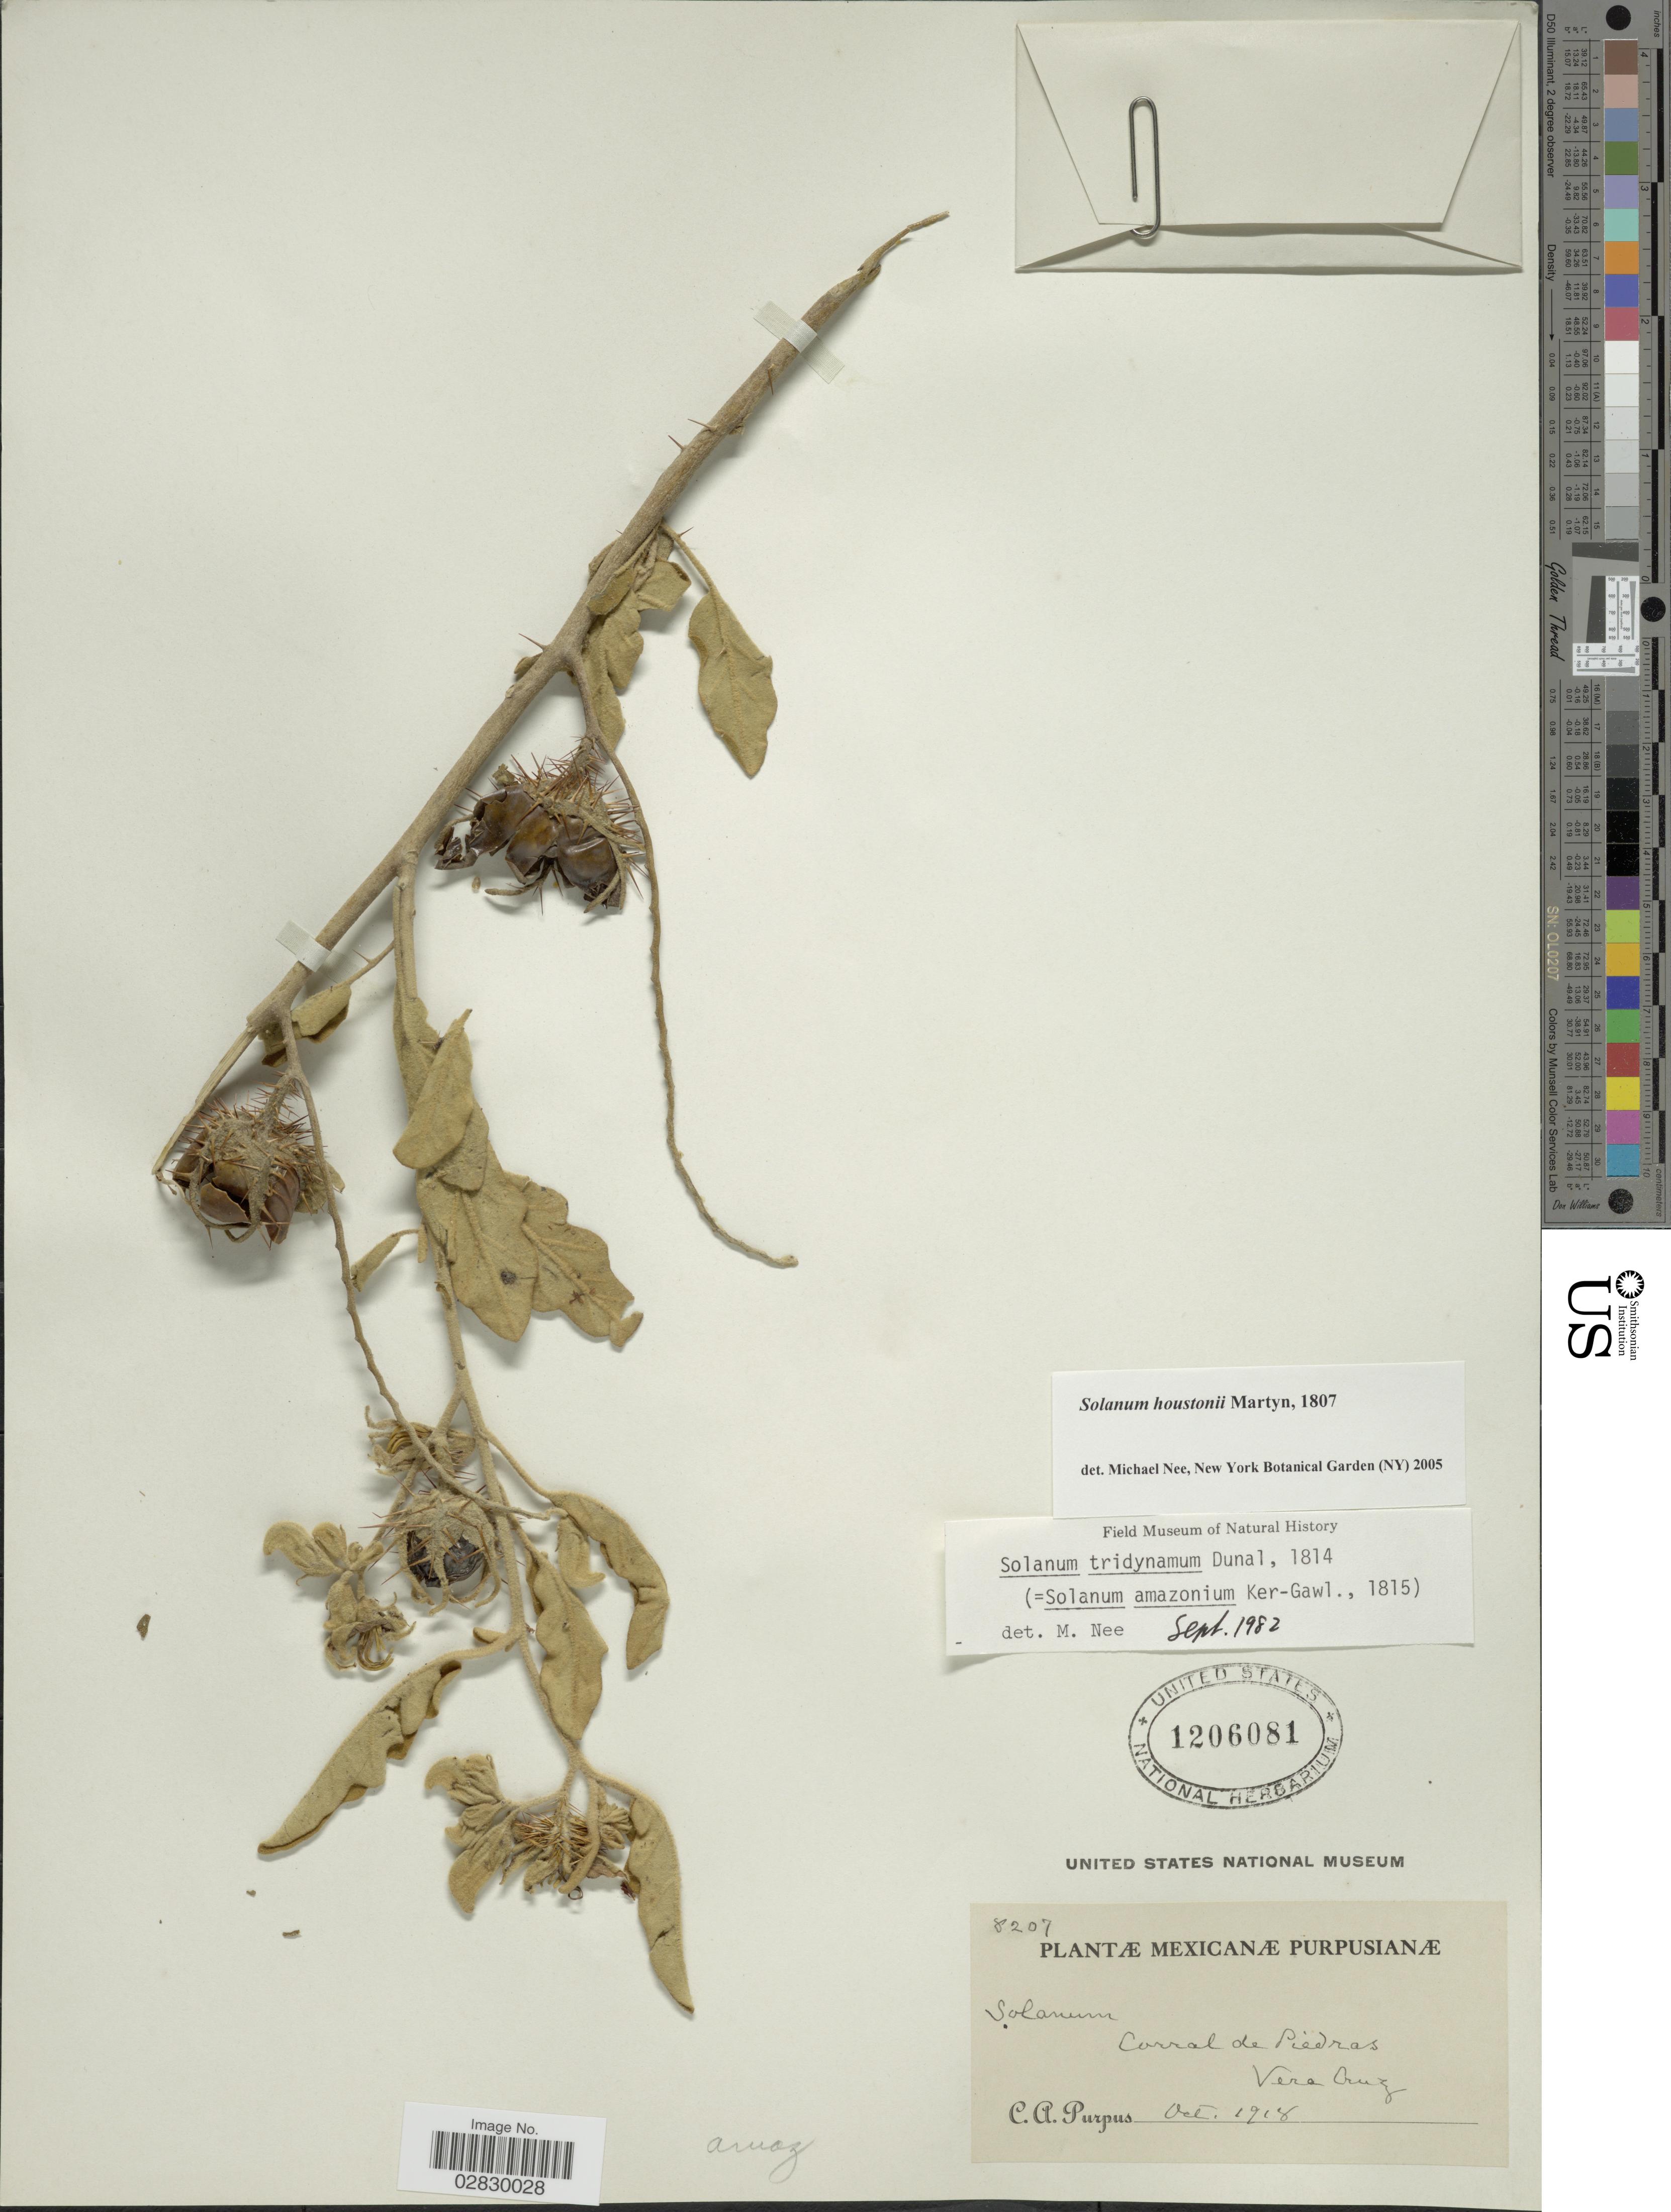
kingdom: Plantae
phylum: Tracheophyta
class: Magnoliopsida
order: Solanales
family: Solanaceae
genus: Solanum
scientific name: Solanum houstonii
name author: Dunal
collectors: C. A. Purpus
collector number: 8207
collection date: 1918-10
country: Mexico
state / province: Veracruz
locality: Corral de Piedras. Vera Cruz.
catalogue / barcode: US 1206081